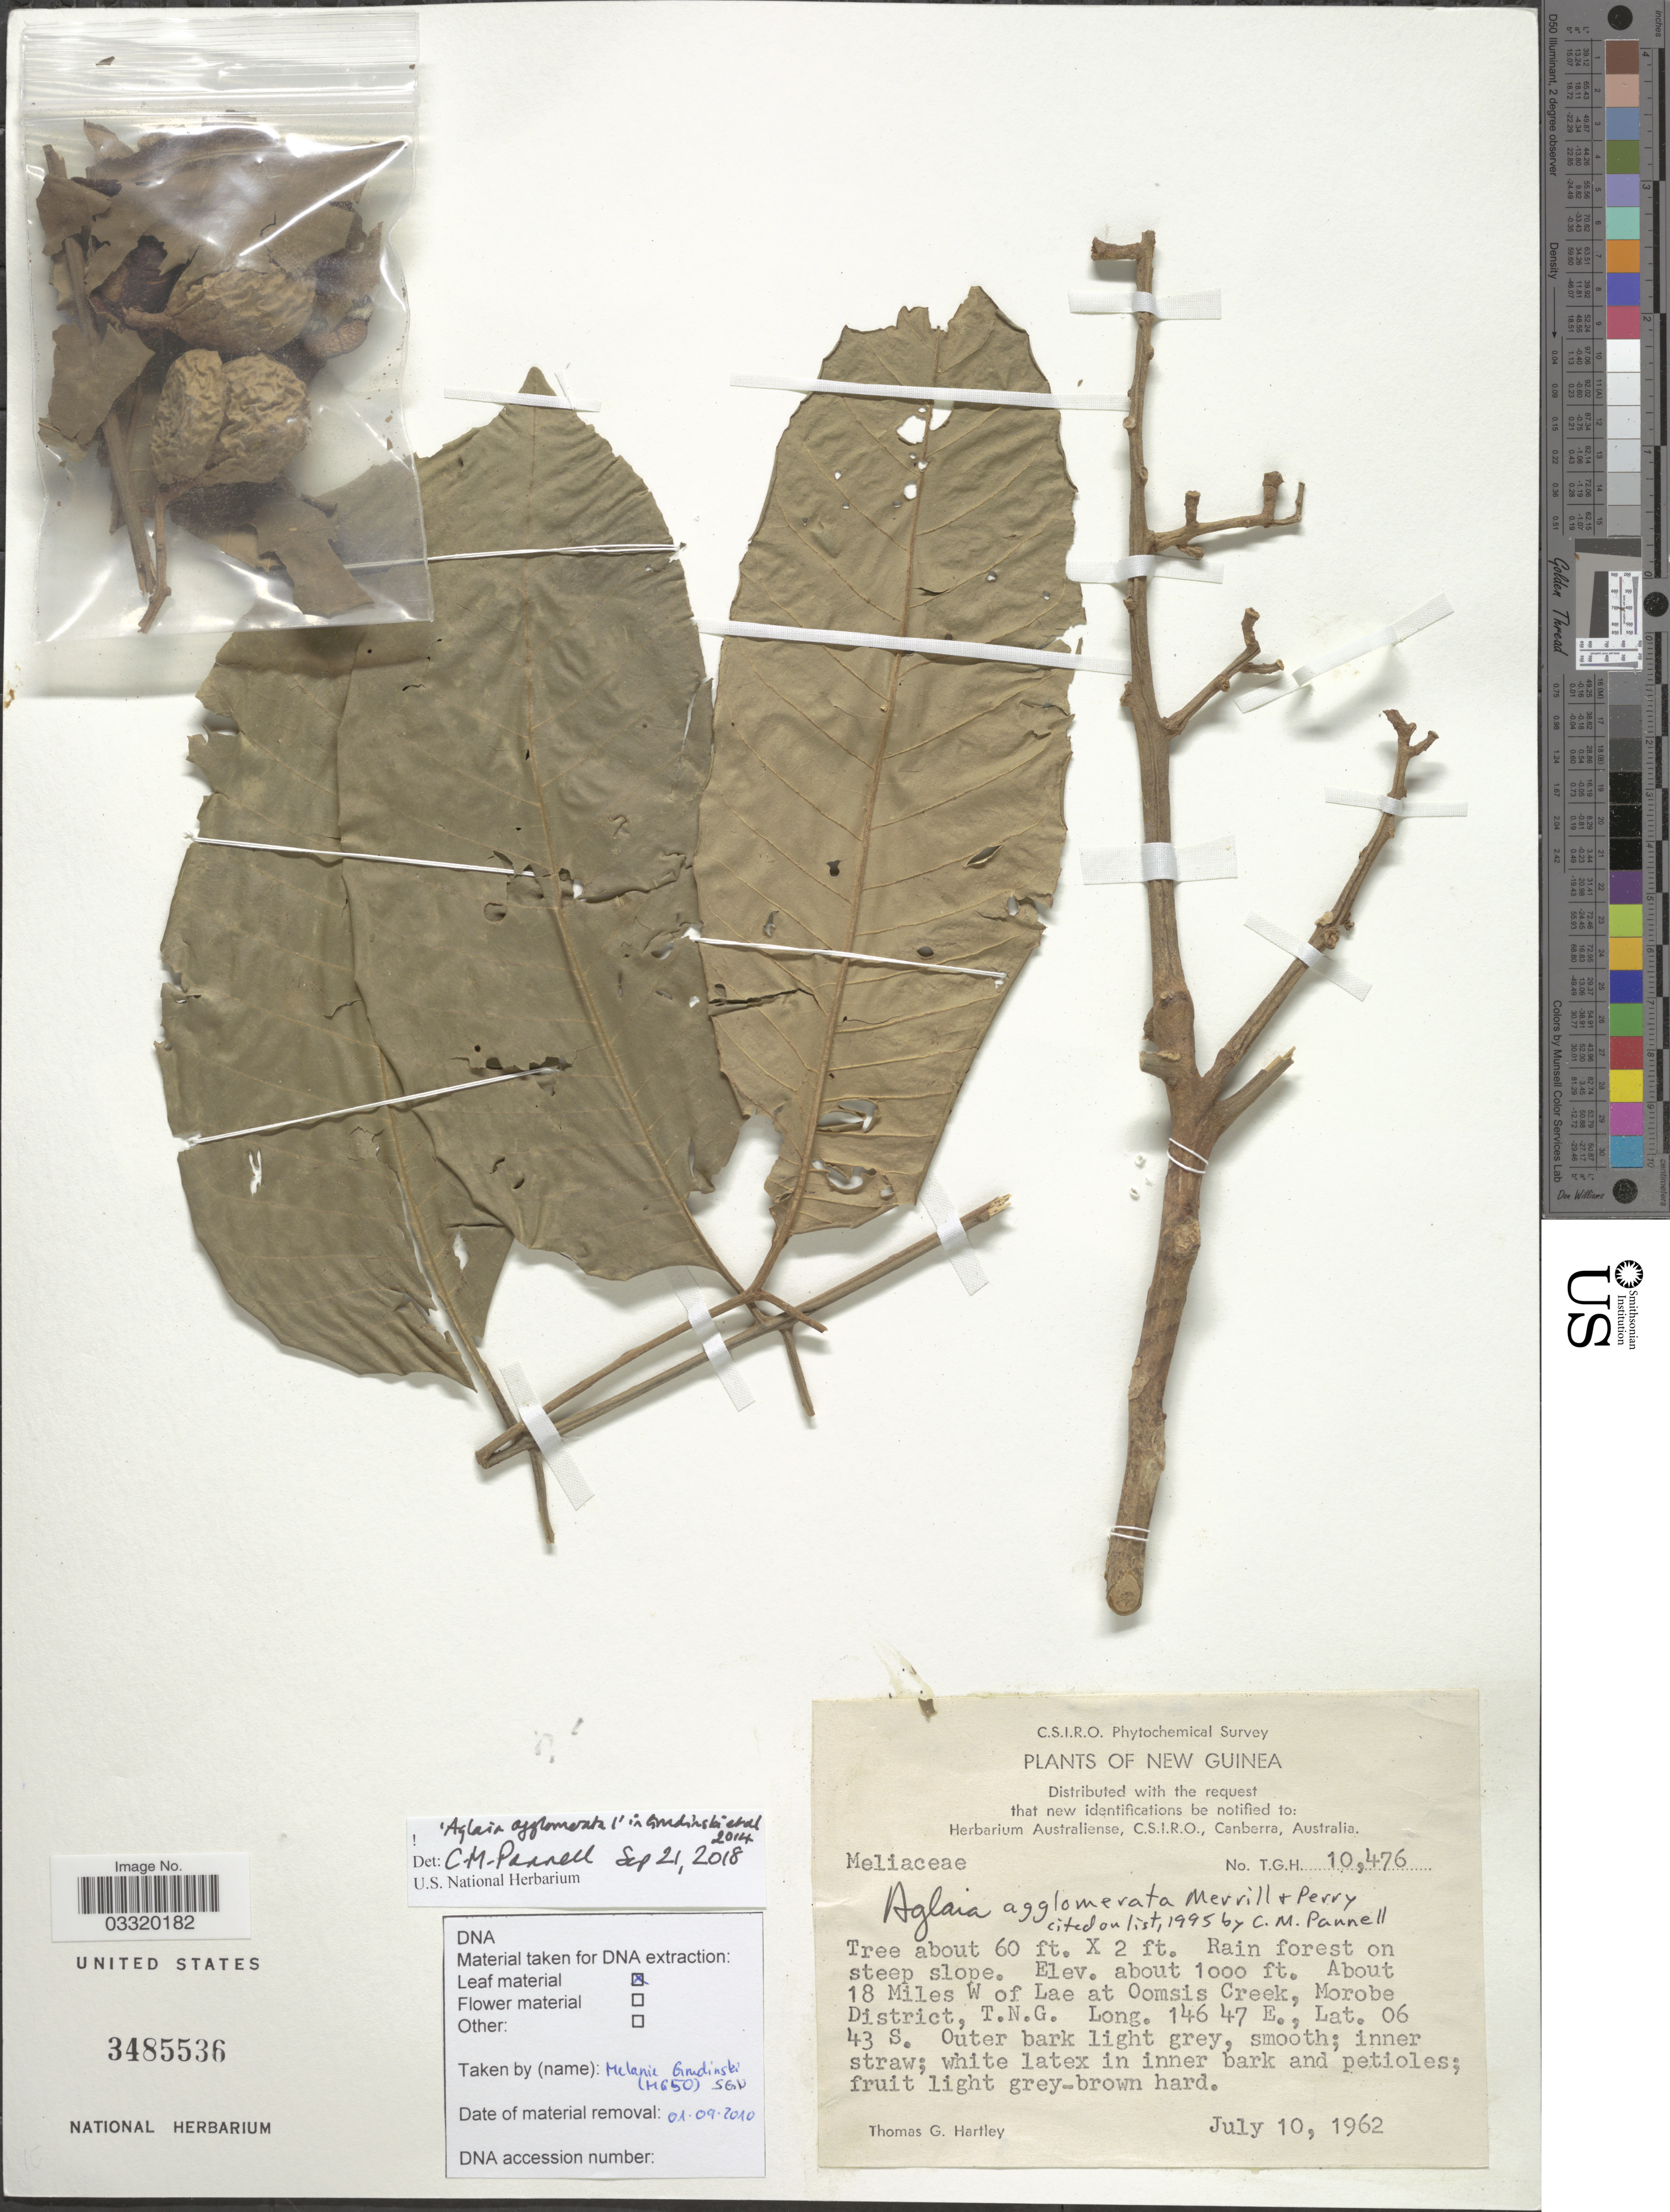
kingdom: Plantae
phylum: Tracheophyta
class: Magnoliopsida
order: Sapindales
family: Meliaceae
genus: Aglaia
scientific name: Aglaia agglomerata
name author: Merr. & L.M. Perry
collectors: T. G. Hartley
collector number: T.G.H.10476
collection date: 1962-07-10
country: Papua New Guinea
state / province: Morobe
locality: New Guinea. About 18 Miles W of Lae at Oomsis Creek, Morobe District, T.N.G.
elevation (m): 305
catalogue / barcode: US 3485536